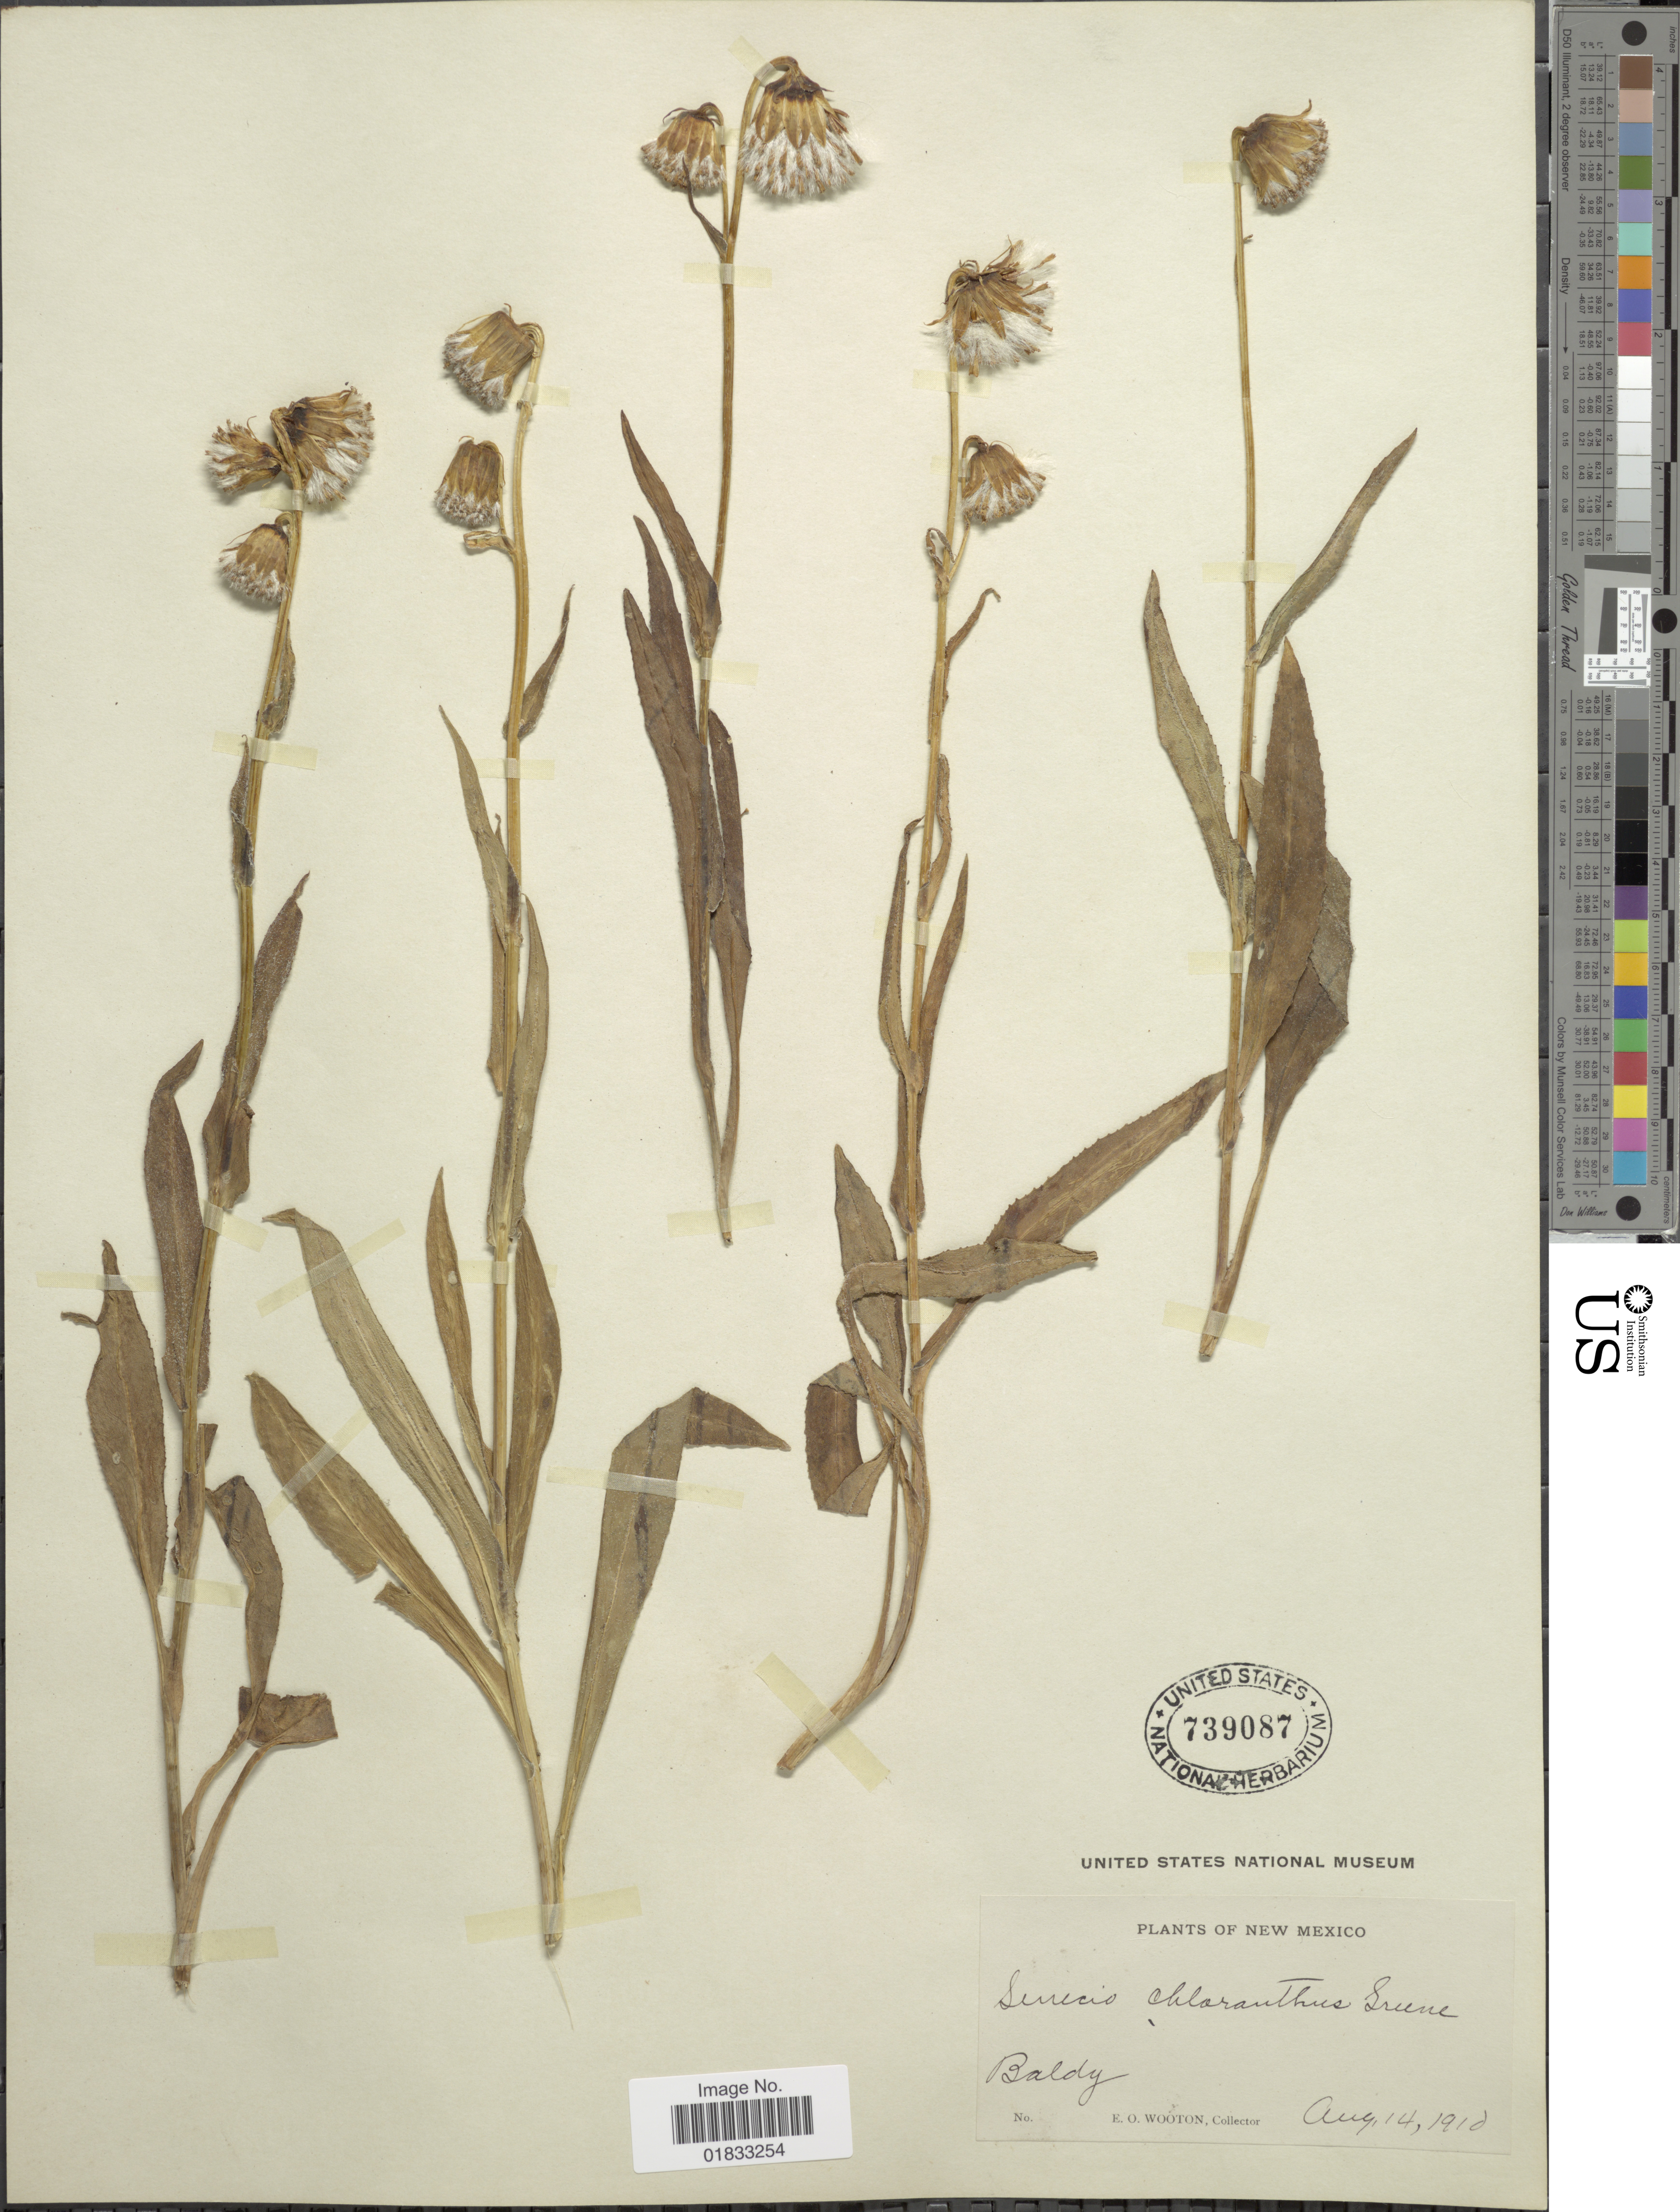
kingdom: Plantae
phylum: Tracheophyta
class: Magnoliopsida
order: Asterales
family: Asteraceae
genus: Senecio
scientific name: Senecio chloranthus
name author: Greene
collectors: E. O. Wooton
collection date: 1910-08-14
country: United States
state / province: New Mexico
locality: Baldy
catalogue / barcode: US 739087